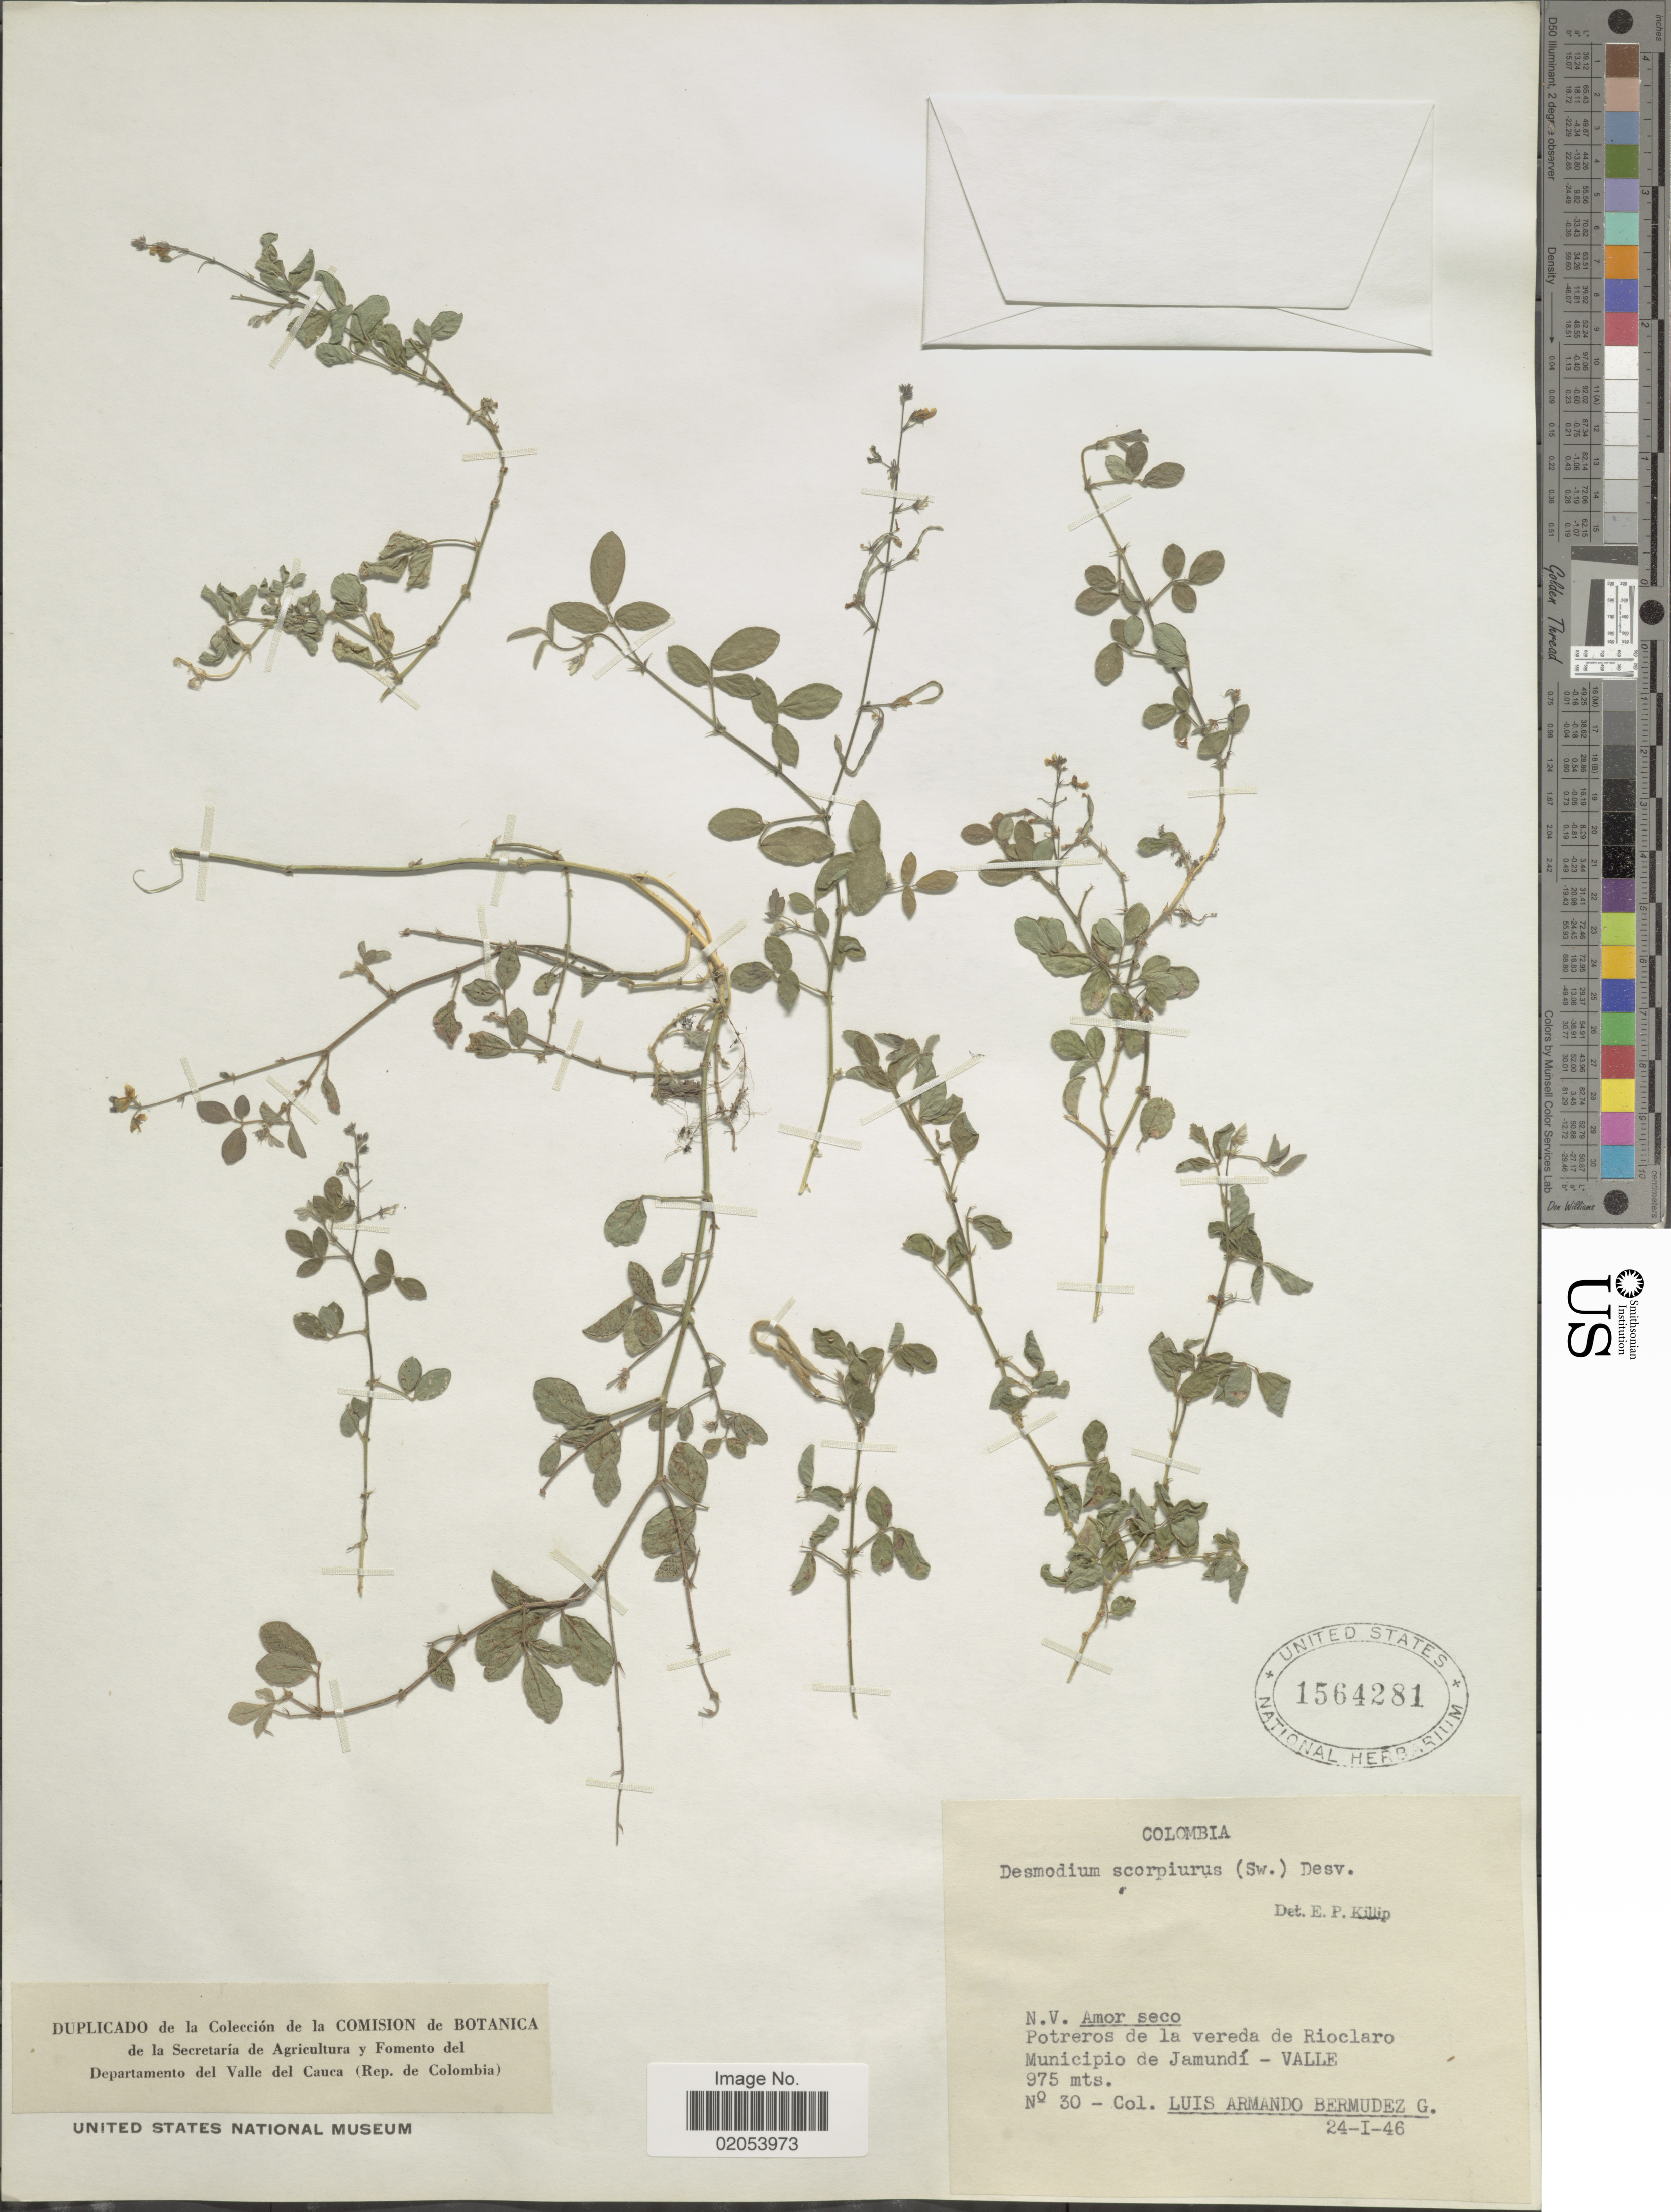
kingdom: Plantae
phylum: Tracheophyta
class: Magnoliopsida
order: Fabales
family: Fabaceae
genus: Desmodium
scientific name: Desmodium scorpiurus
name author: (Sw.) Desv. ex DC.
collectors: L. Bermudez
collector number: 30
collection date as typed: Transcribed d/m/y: 24/1/46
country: Colombia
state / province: Valle del Cauca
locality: Potreros de la vereda de Rioclaro Municipio de Jamundi - Valle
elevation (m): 975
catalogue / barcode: US 1564281